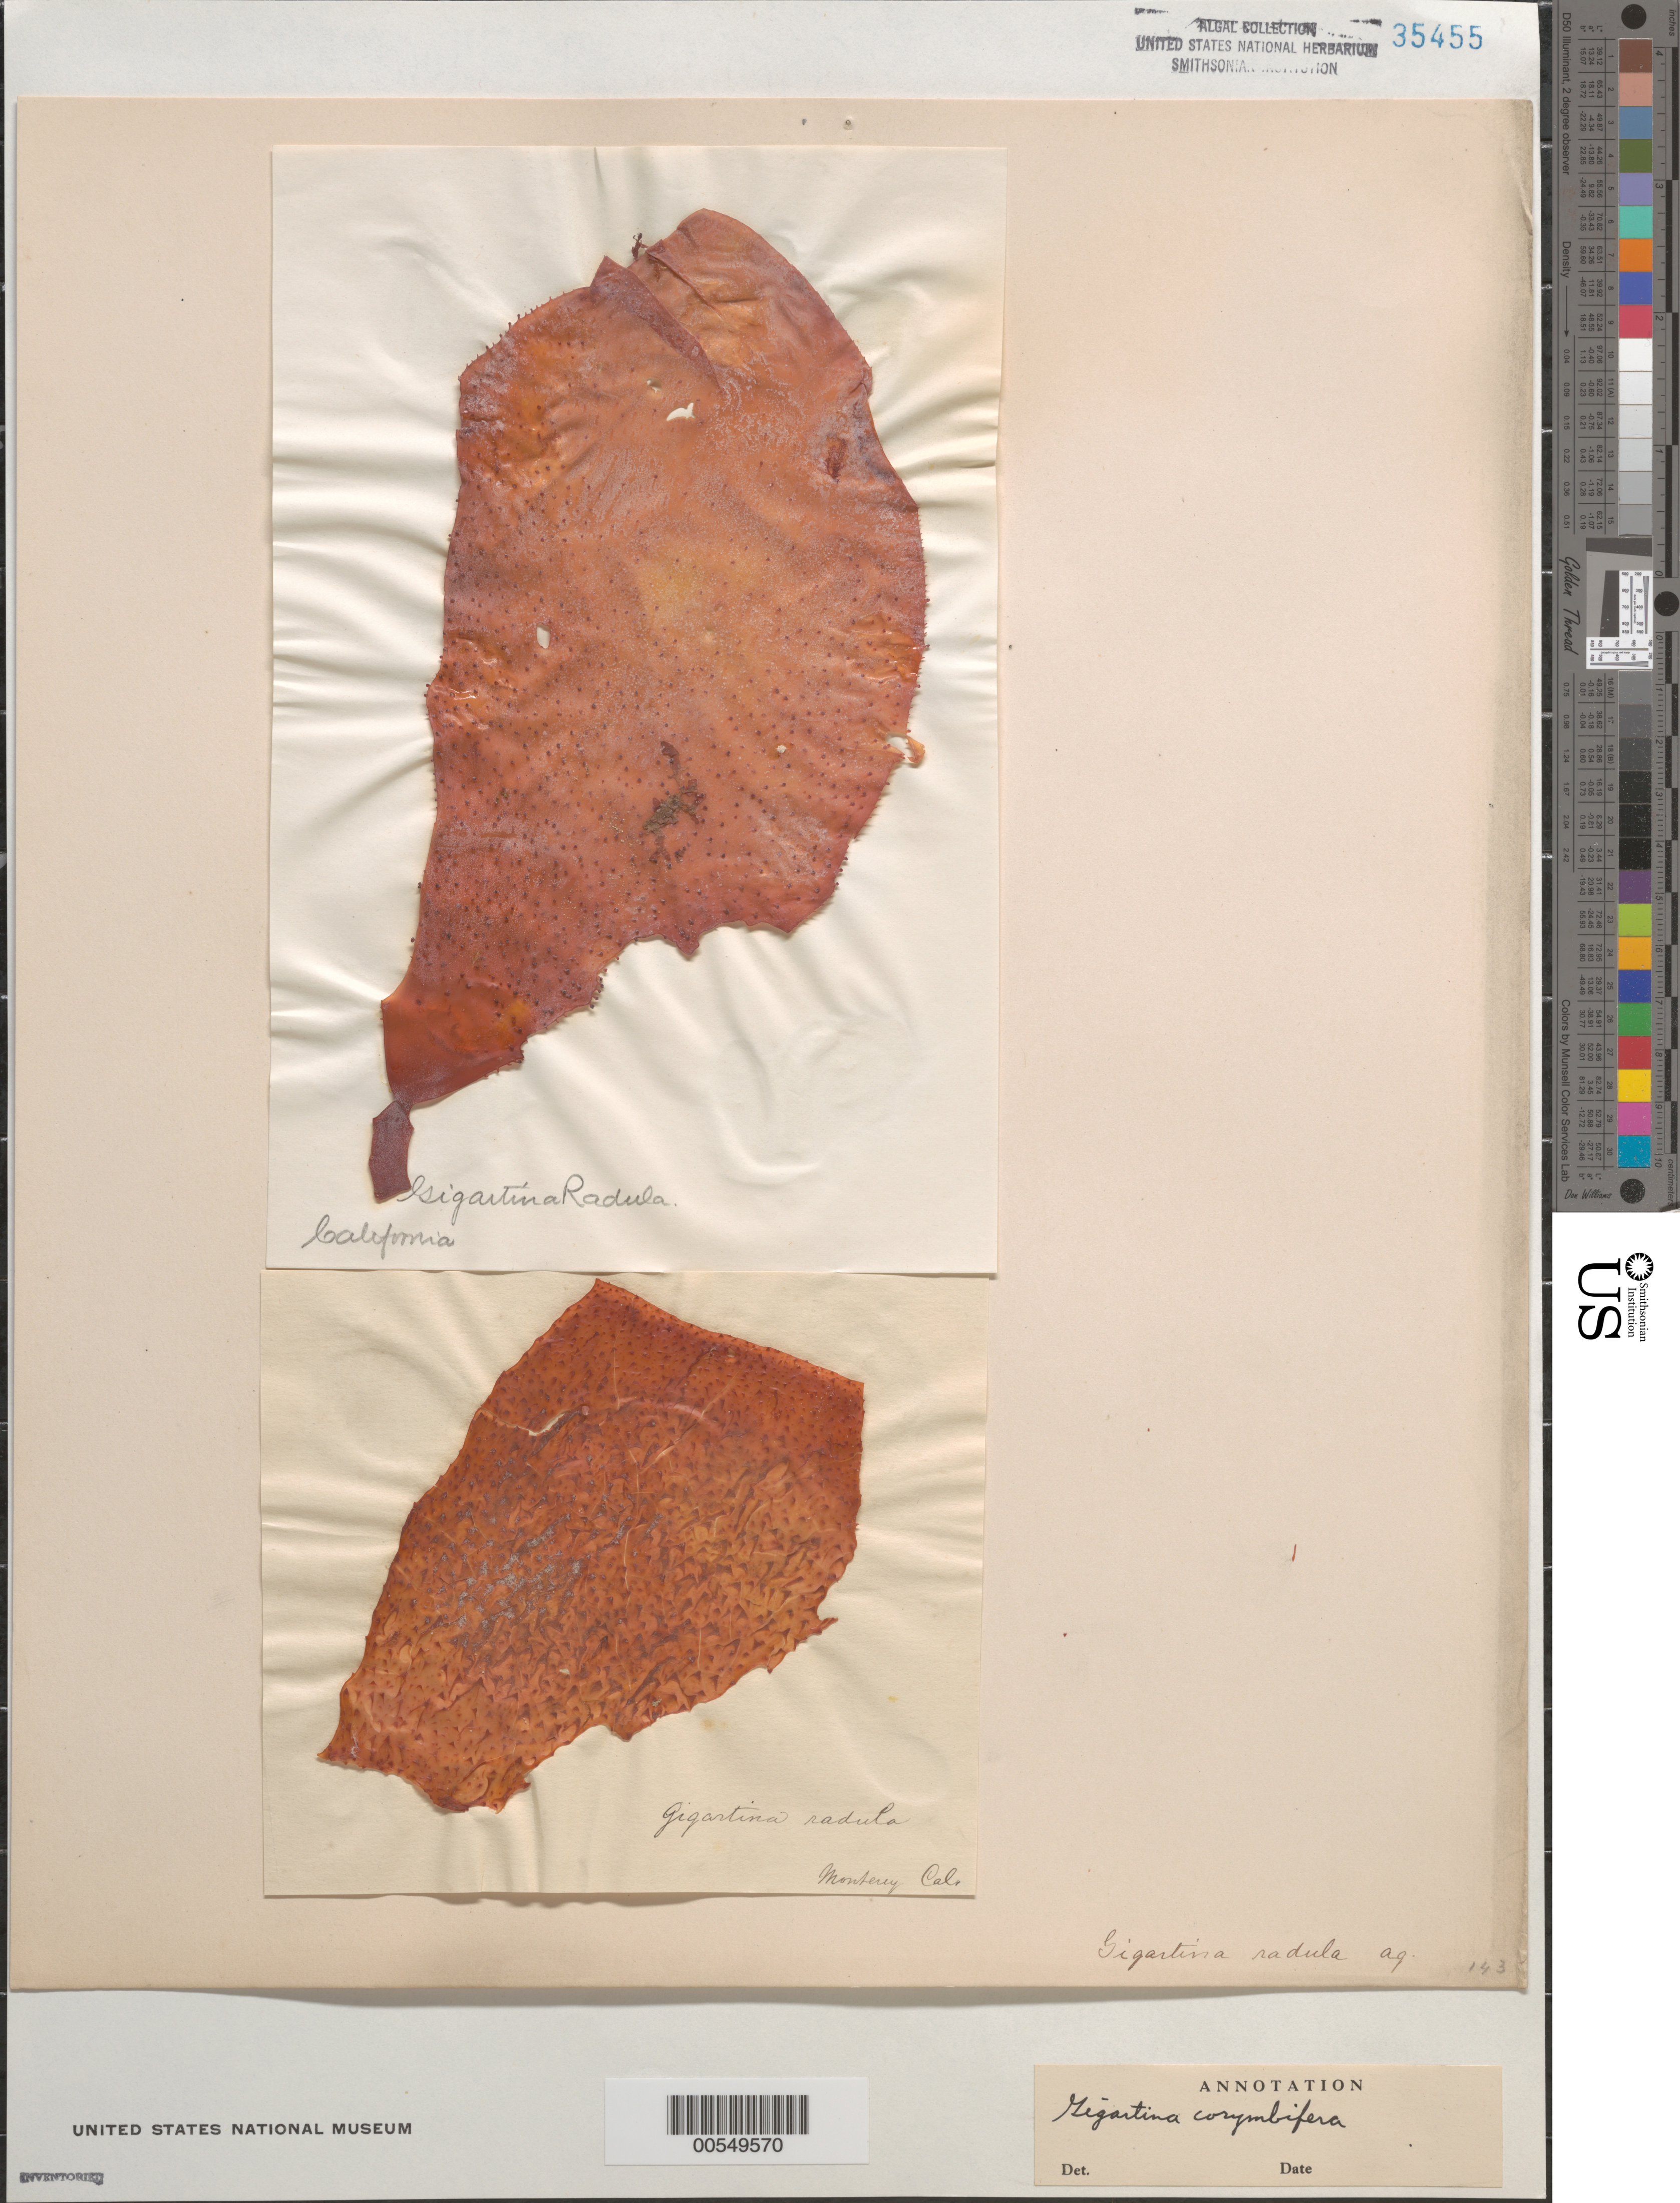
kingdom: Plantae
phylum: Rhodophyta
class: Florideophyceae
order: Gigartinales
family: Gigartinaceae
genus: Chondracanthus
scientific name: Chondracanthus corymbiferus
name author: (Kütz.) Guiry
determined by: Algae name updating Project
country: United States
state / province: California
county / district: Monterey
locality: Monterey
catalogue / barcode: US 35455